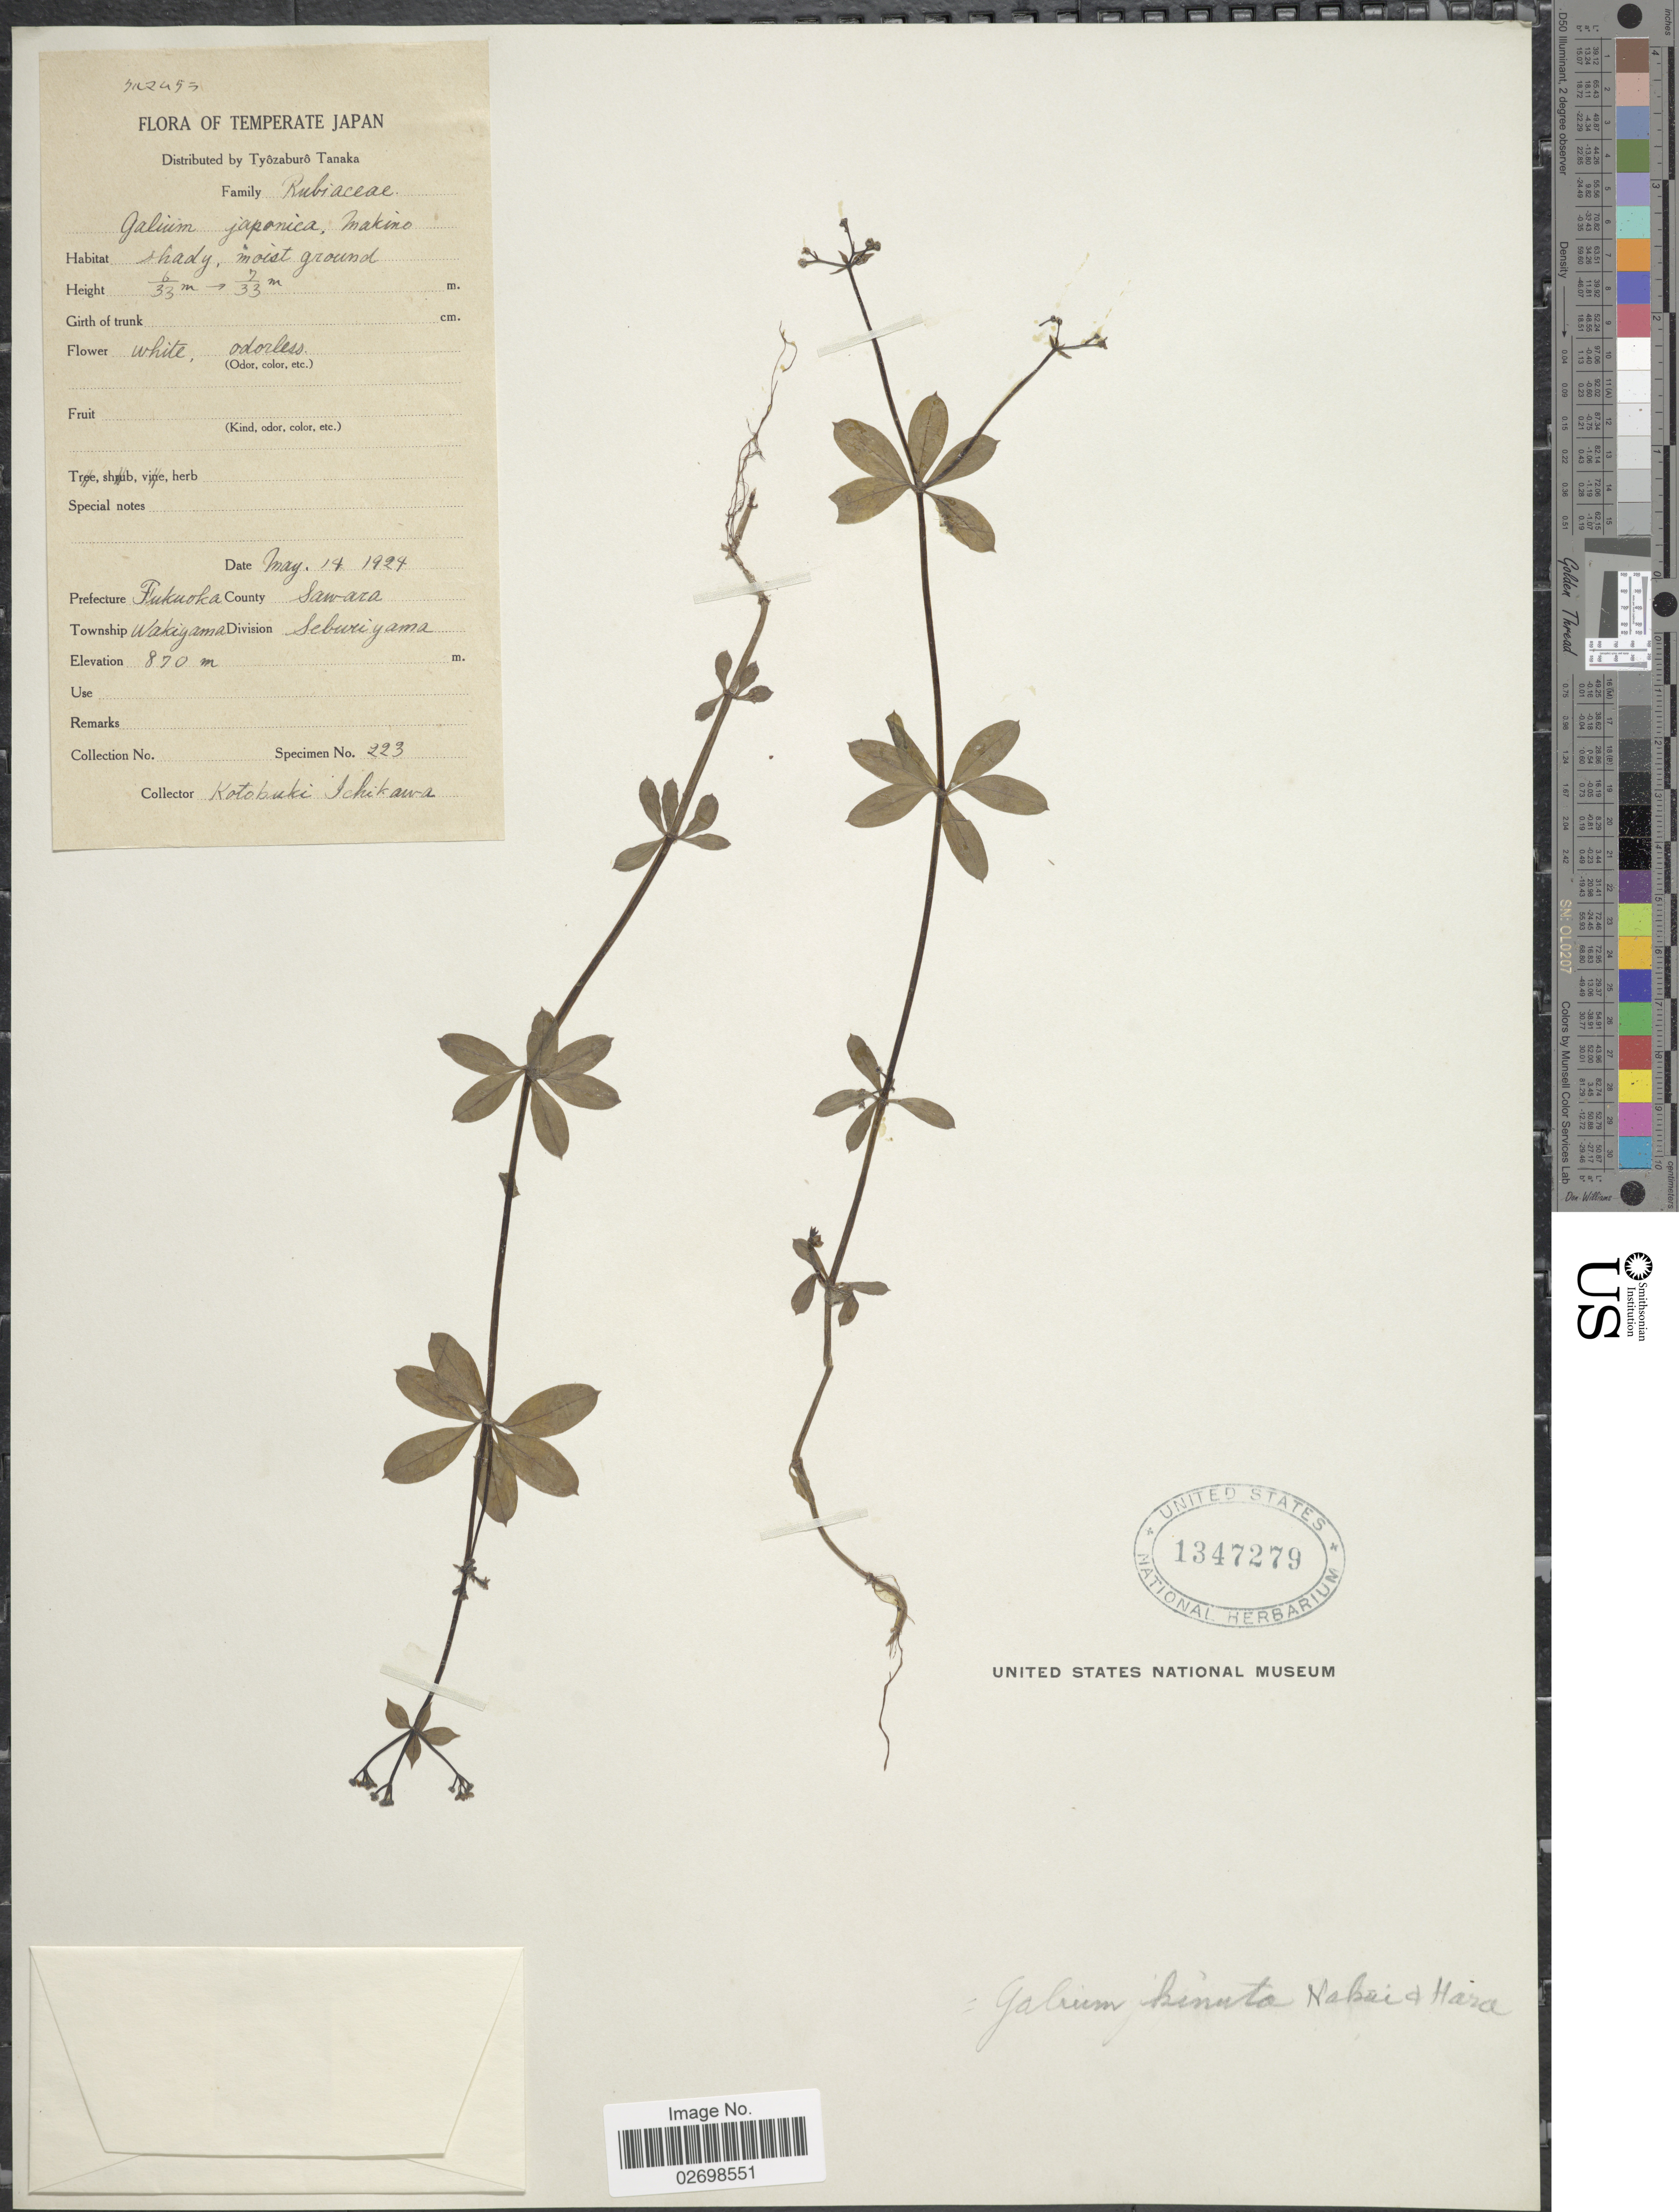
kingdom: Plantae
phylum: Tracheophyta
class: Magnoliopsida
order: Gentianales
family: Rubiaceae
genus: Galium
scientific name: Galium kinuta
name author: Nakai & H. Hara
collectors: K. Schikawa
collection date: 1924-05-14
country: Japan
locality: Temperate Japan, Prefecture Tujuoka, County Sawara, Township Wakigam, Seburiyama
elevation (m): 870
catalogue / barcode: US 1347279